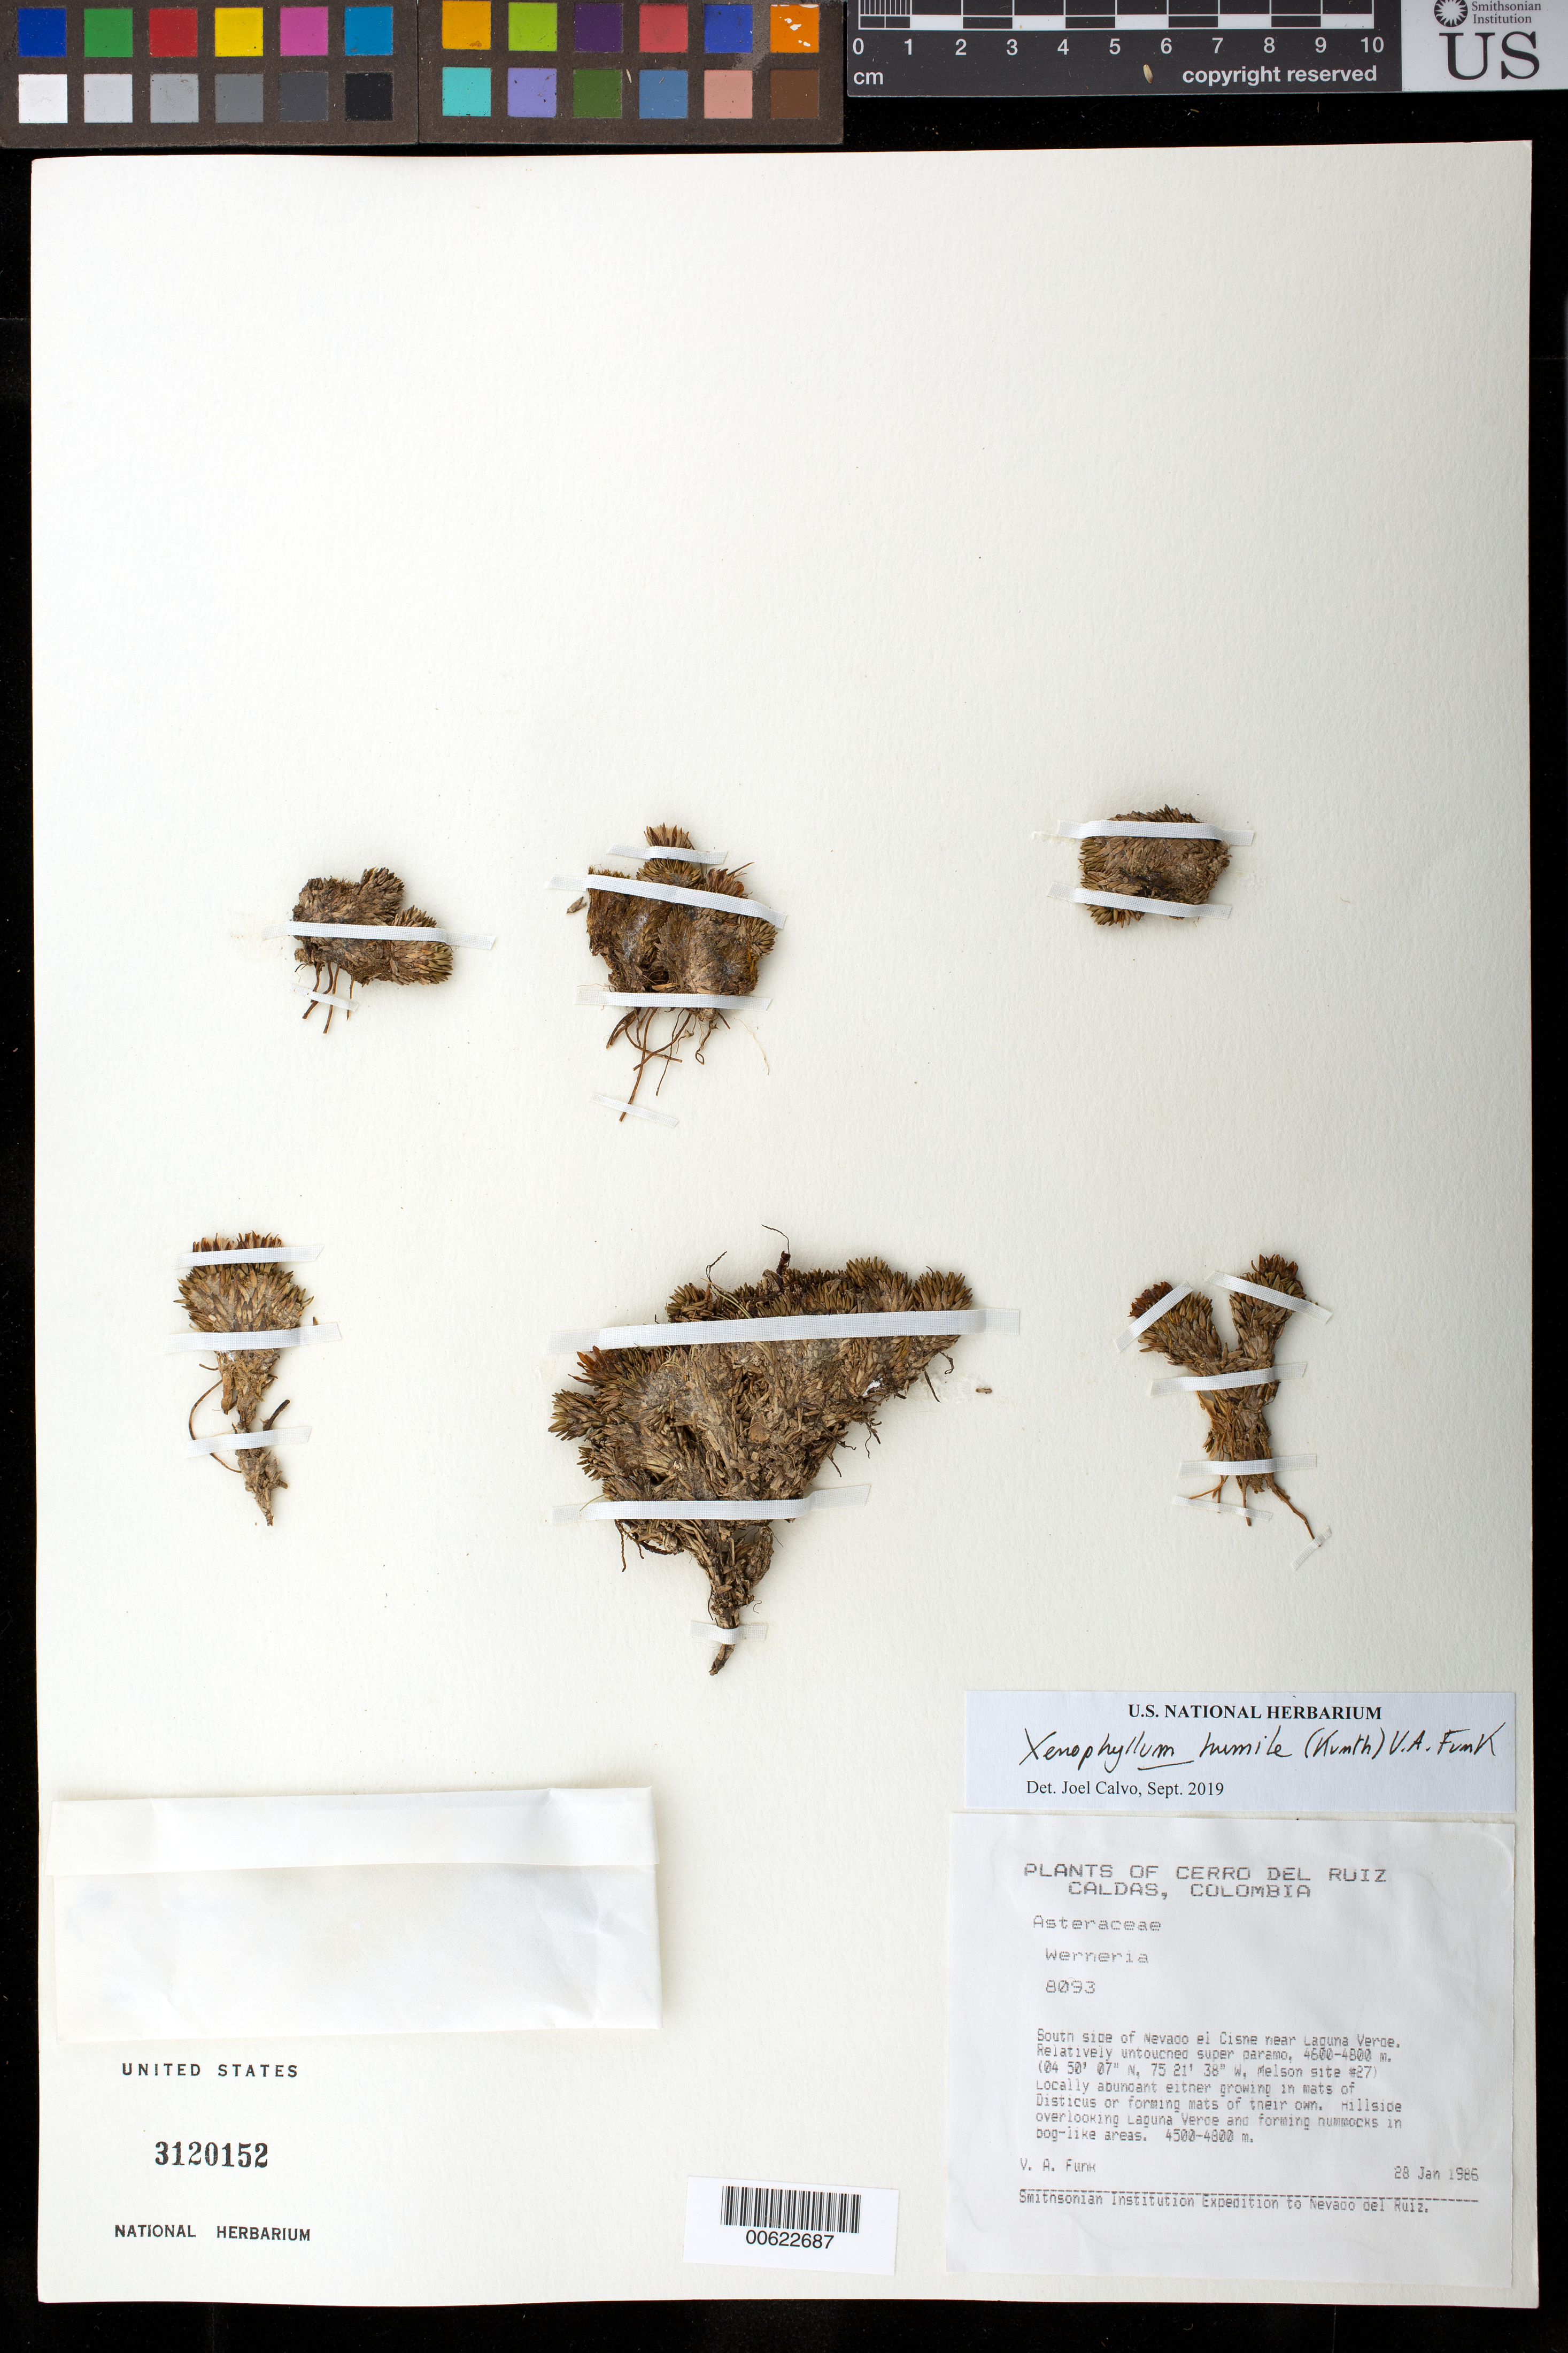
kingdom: Plantae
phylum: Tracheophyta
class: Magnoliopsida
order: Asterales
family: Asteraceae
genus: Xenophyllum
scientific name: Xenophyllum humile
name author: (Kunth) V.A. Funk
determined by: Calvo, Joel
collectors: V. Funk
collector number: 8093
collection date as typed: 28-Jan-86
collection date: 1986-01-28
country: Colombia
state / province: Caldas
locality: Cerro del Ruíz. S side of Nevado el Cisne near Laguna Verde. Melson site #27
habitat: Relatively untouched páramo.Either growing in mats of Disticus ETC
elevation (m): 4500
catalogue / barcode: US 3120152